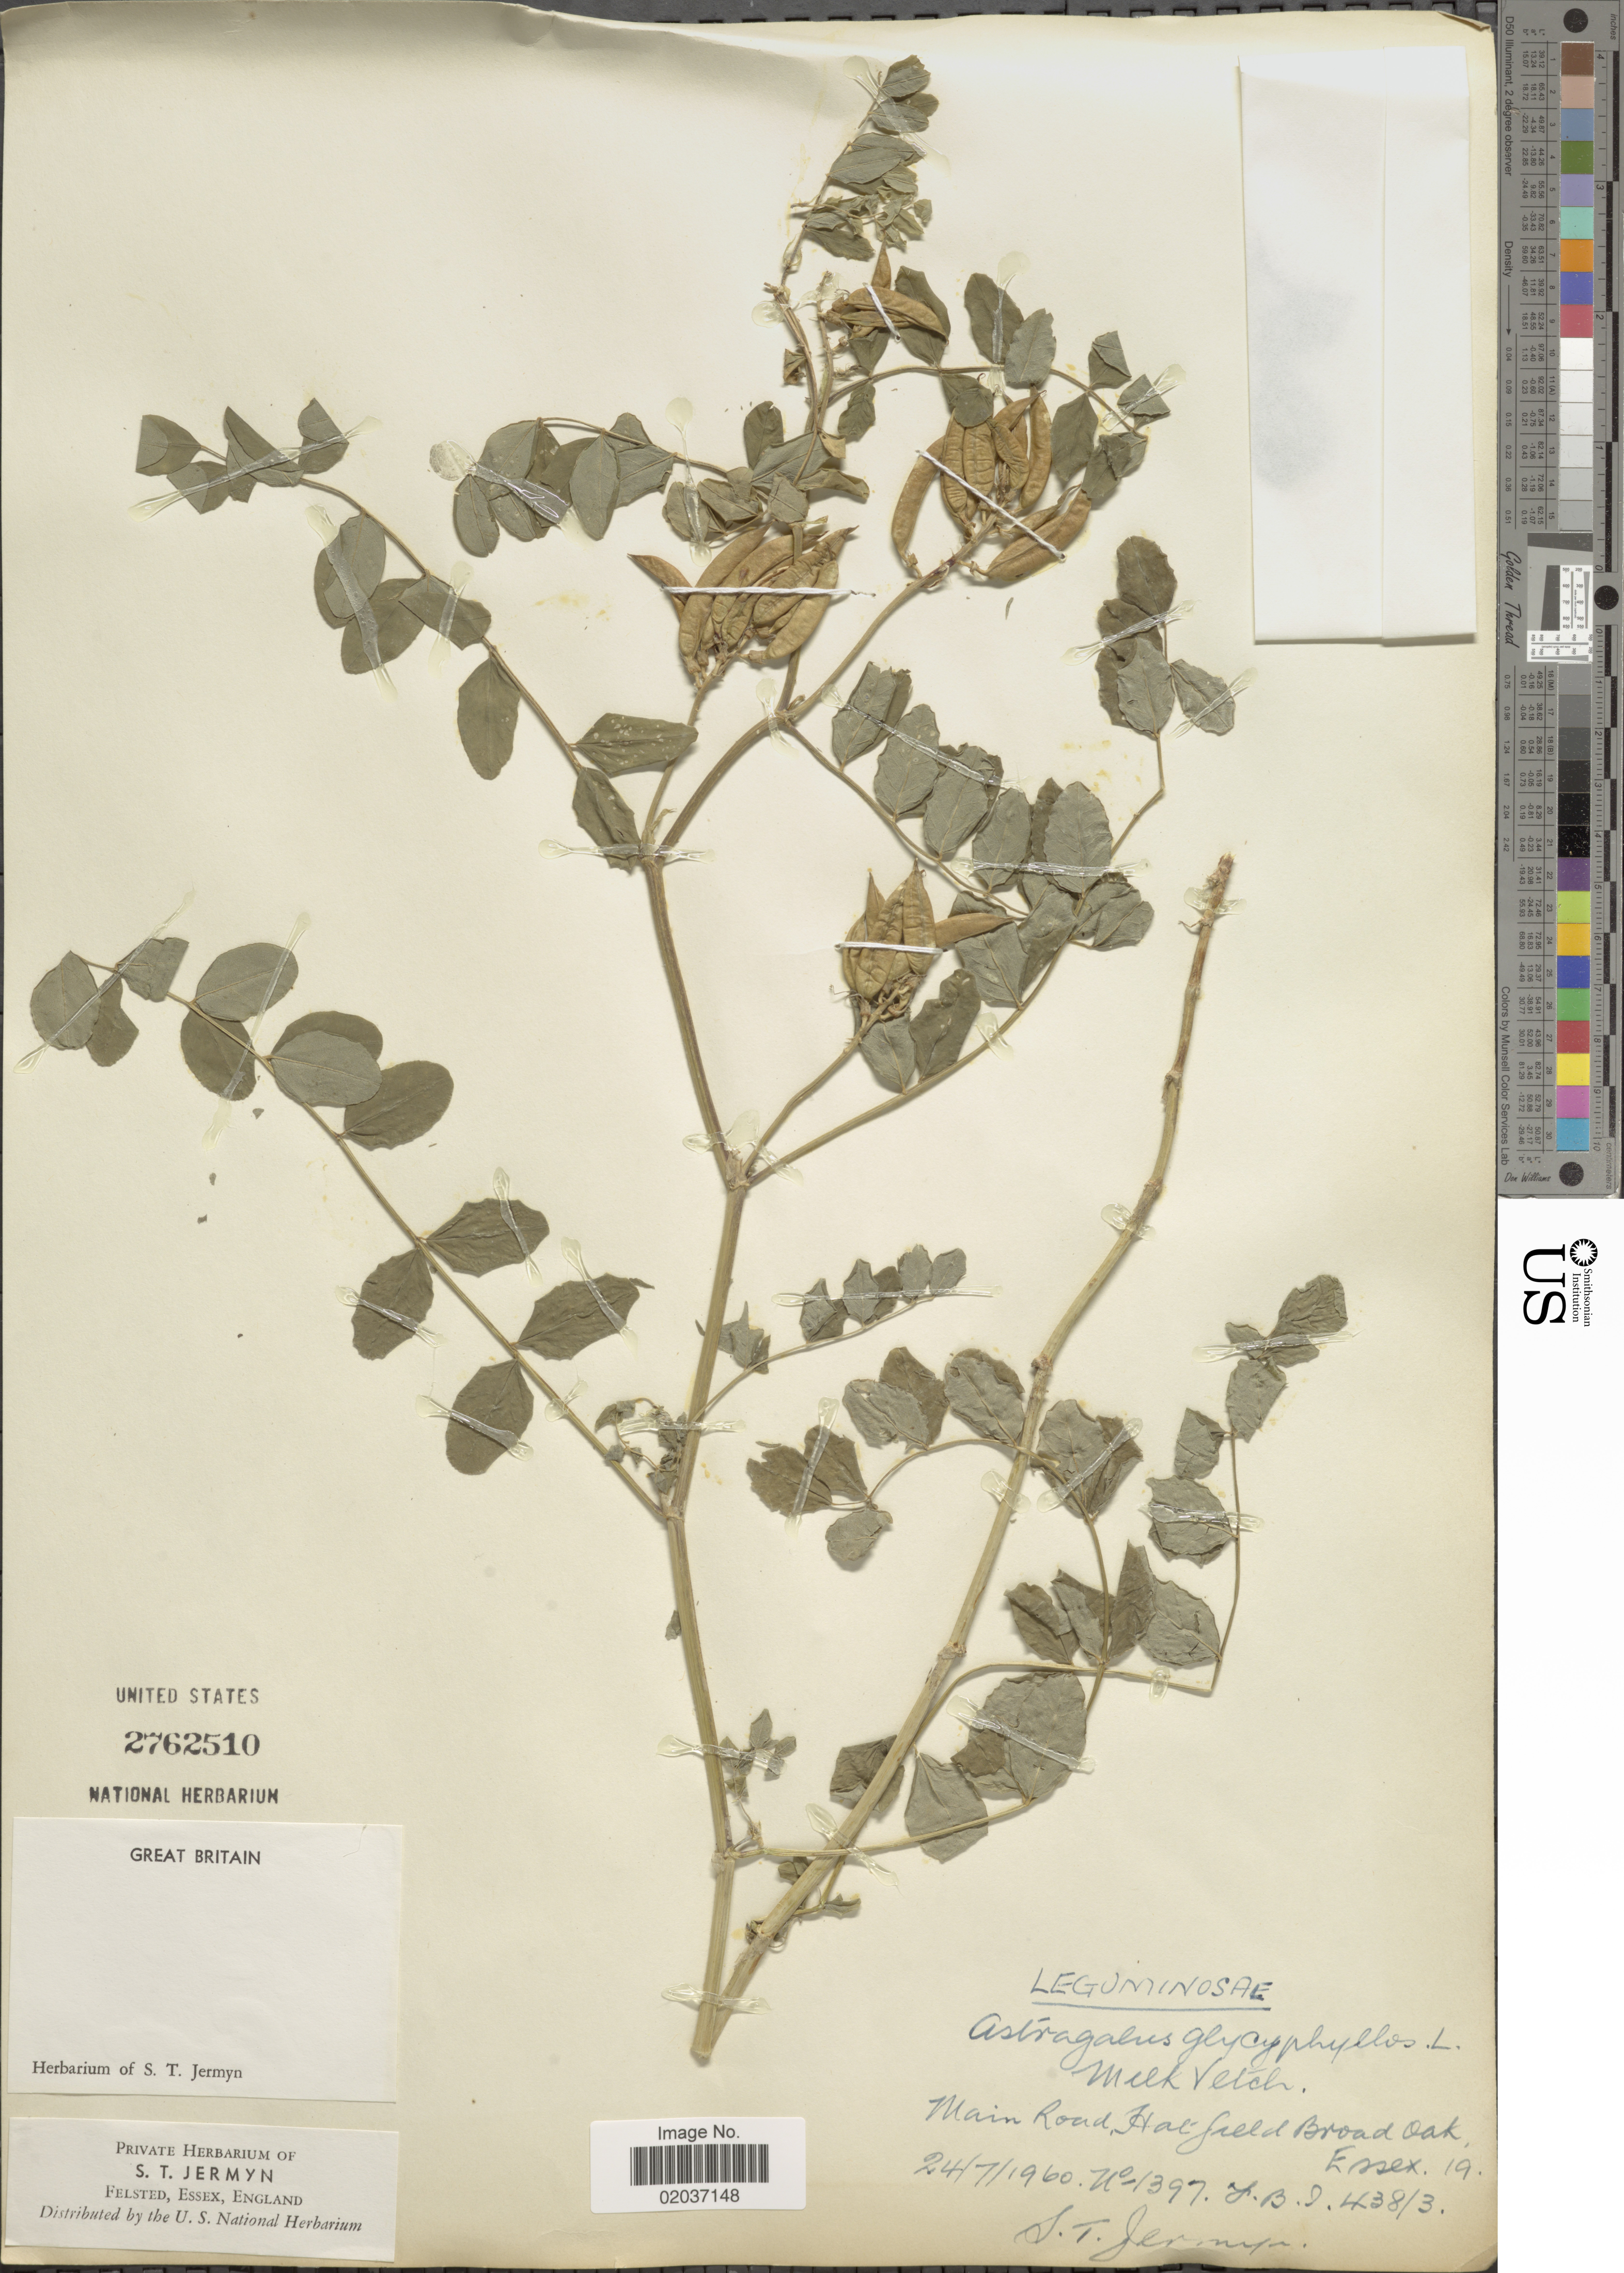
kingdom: Plantae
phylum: Tracheophyta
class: Magnoliopsida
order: Fabales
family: Fabaceae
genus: Astragalus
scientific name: Astragalus glycyphyllos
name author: L.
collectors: S. Jermyn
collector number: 1397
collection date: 1960-07-24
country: United Kingdom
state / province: England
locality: Main road Hat field Broad Oak, Essex 19. Great Britain.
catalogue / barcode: US 2762510